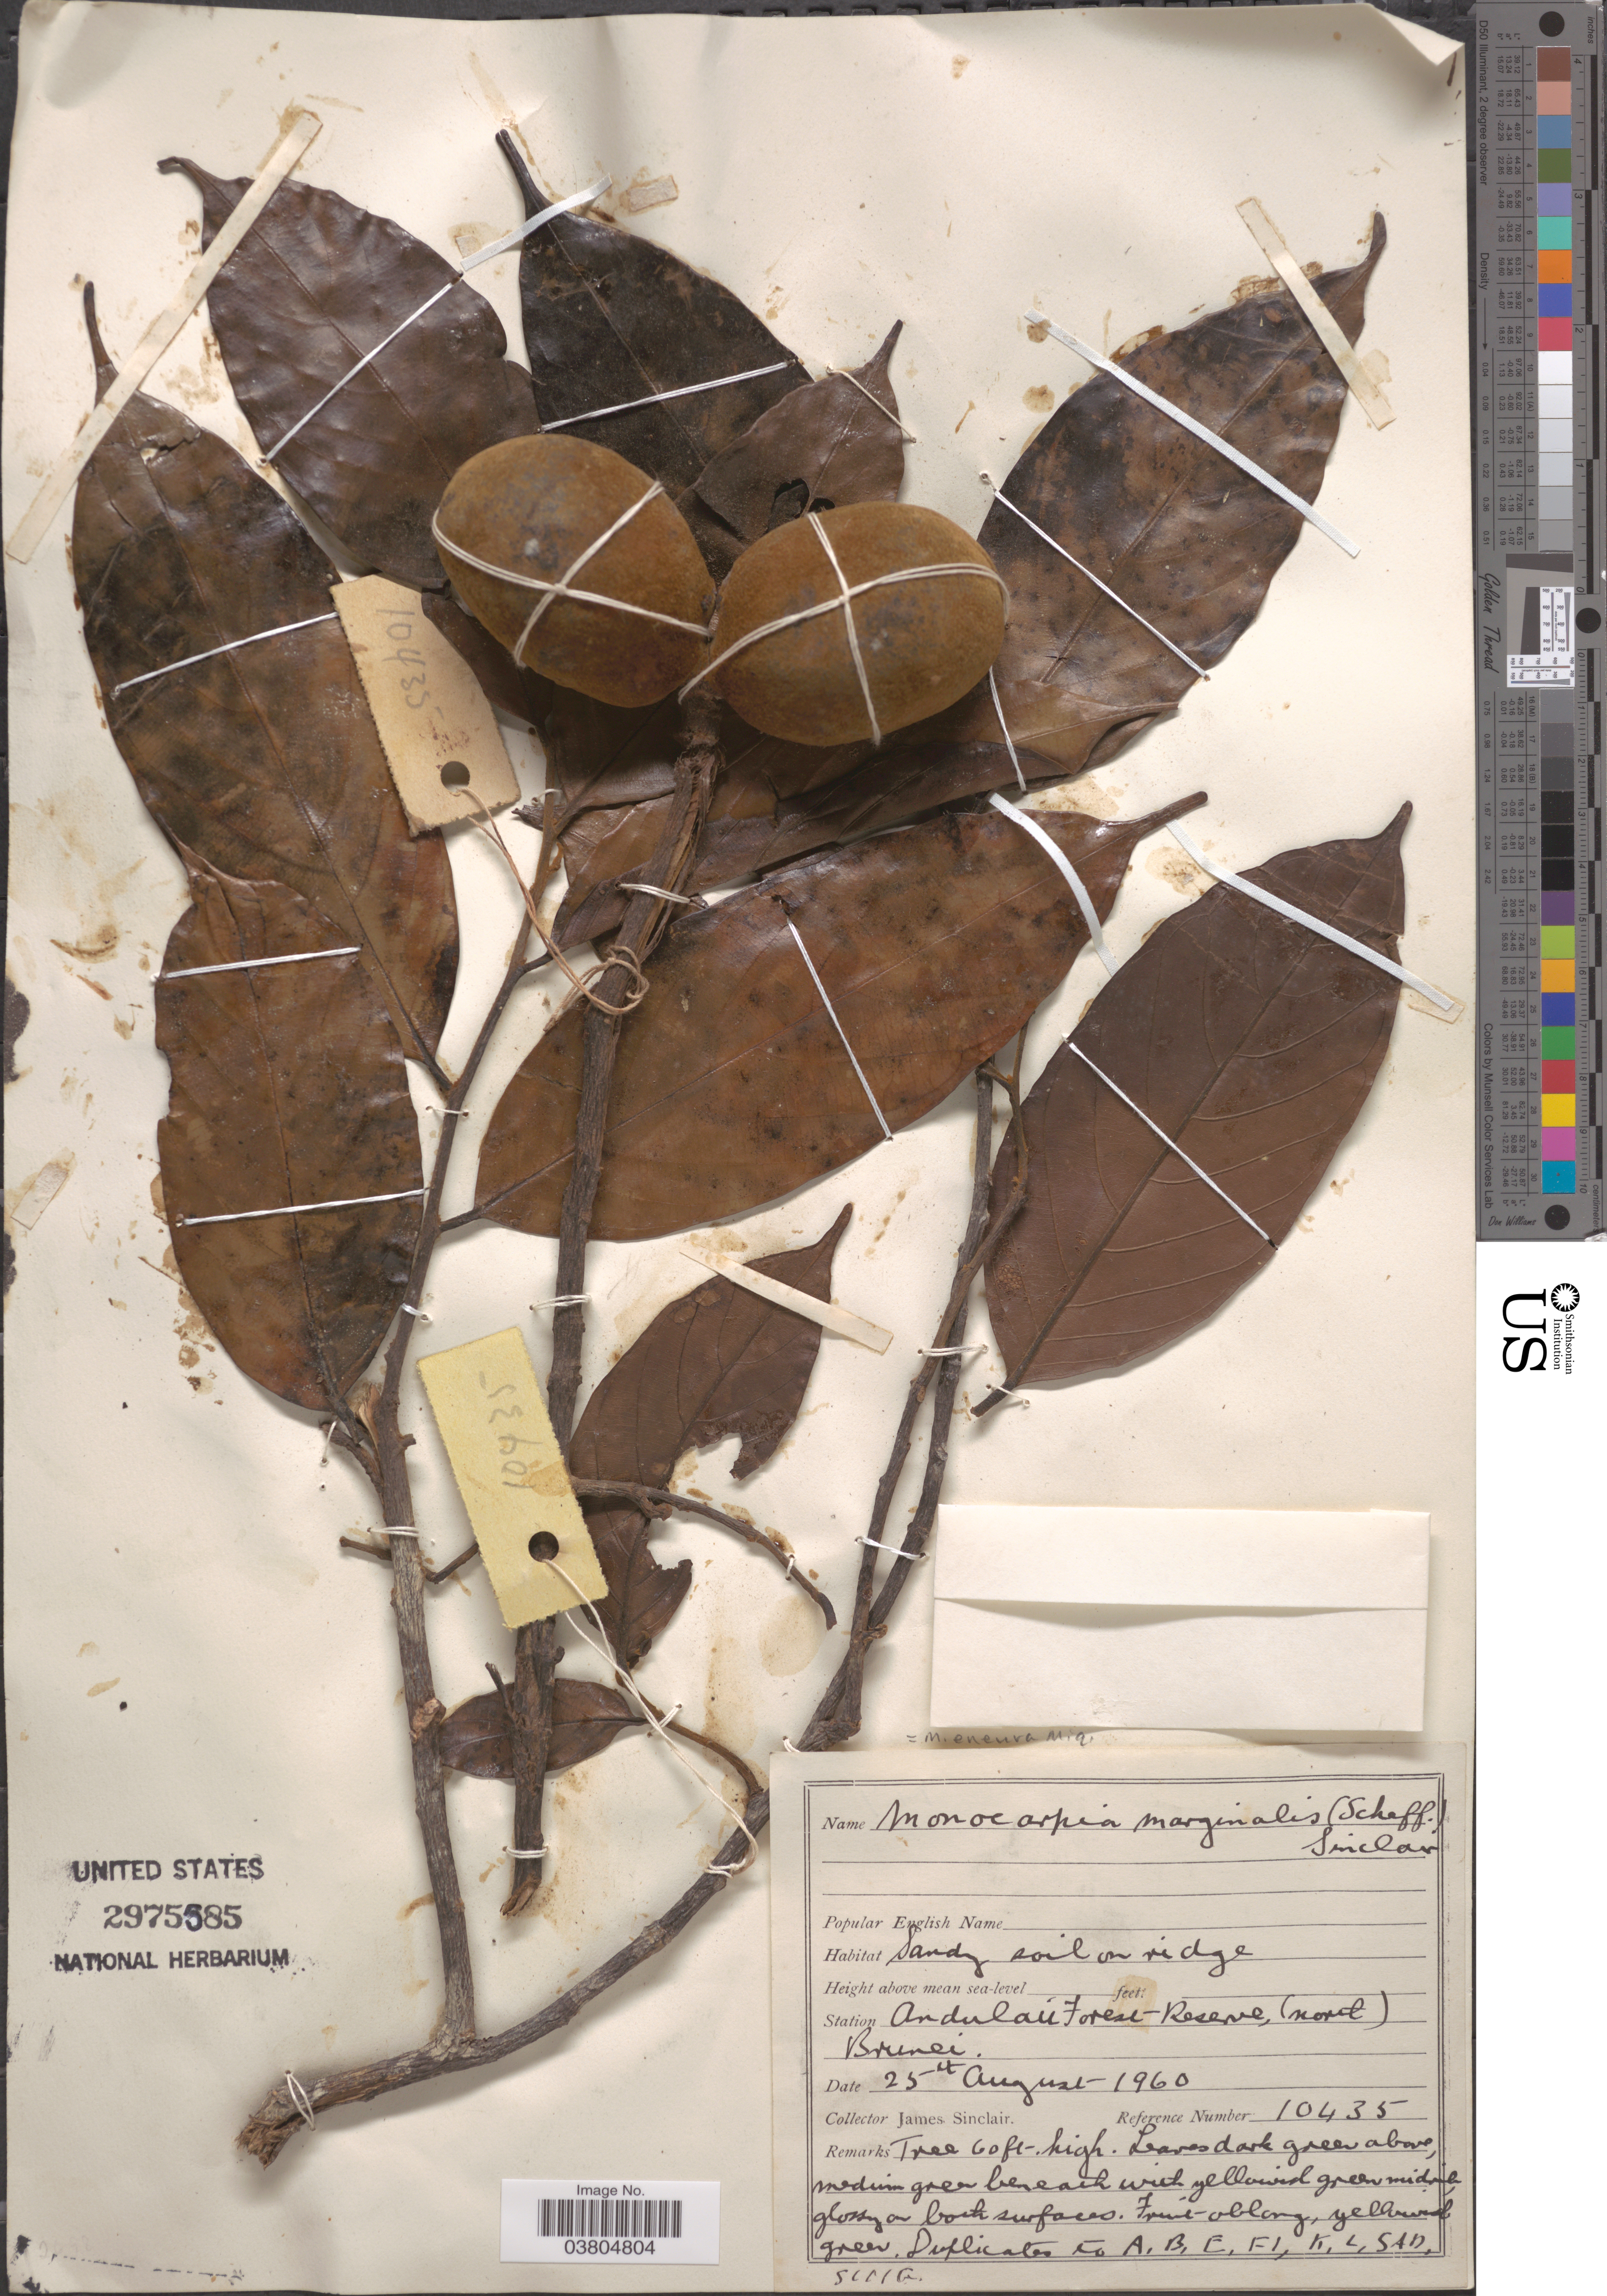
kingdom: Plantae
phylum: Tracheophyta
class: Magnoliopsida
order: Magnoliales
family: Annonaceae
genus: Monocarpia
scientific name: Monocarpia euneura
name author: Miq.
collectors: J. Sinclair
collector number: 10435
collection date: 1960-08-25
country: Brunei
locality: Station Andulau Forest Reserve, (north) Brunei.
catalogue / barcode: US 2975585